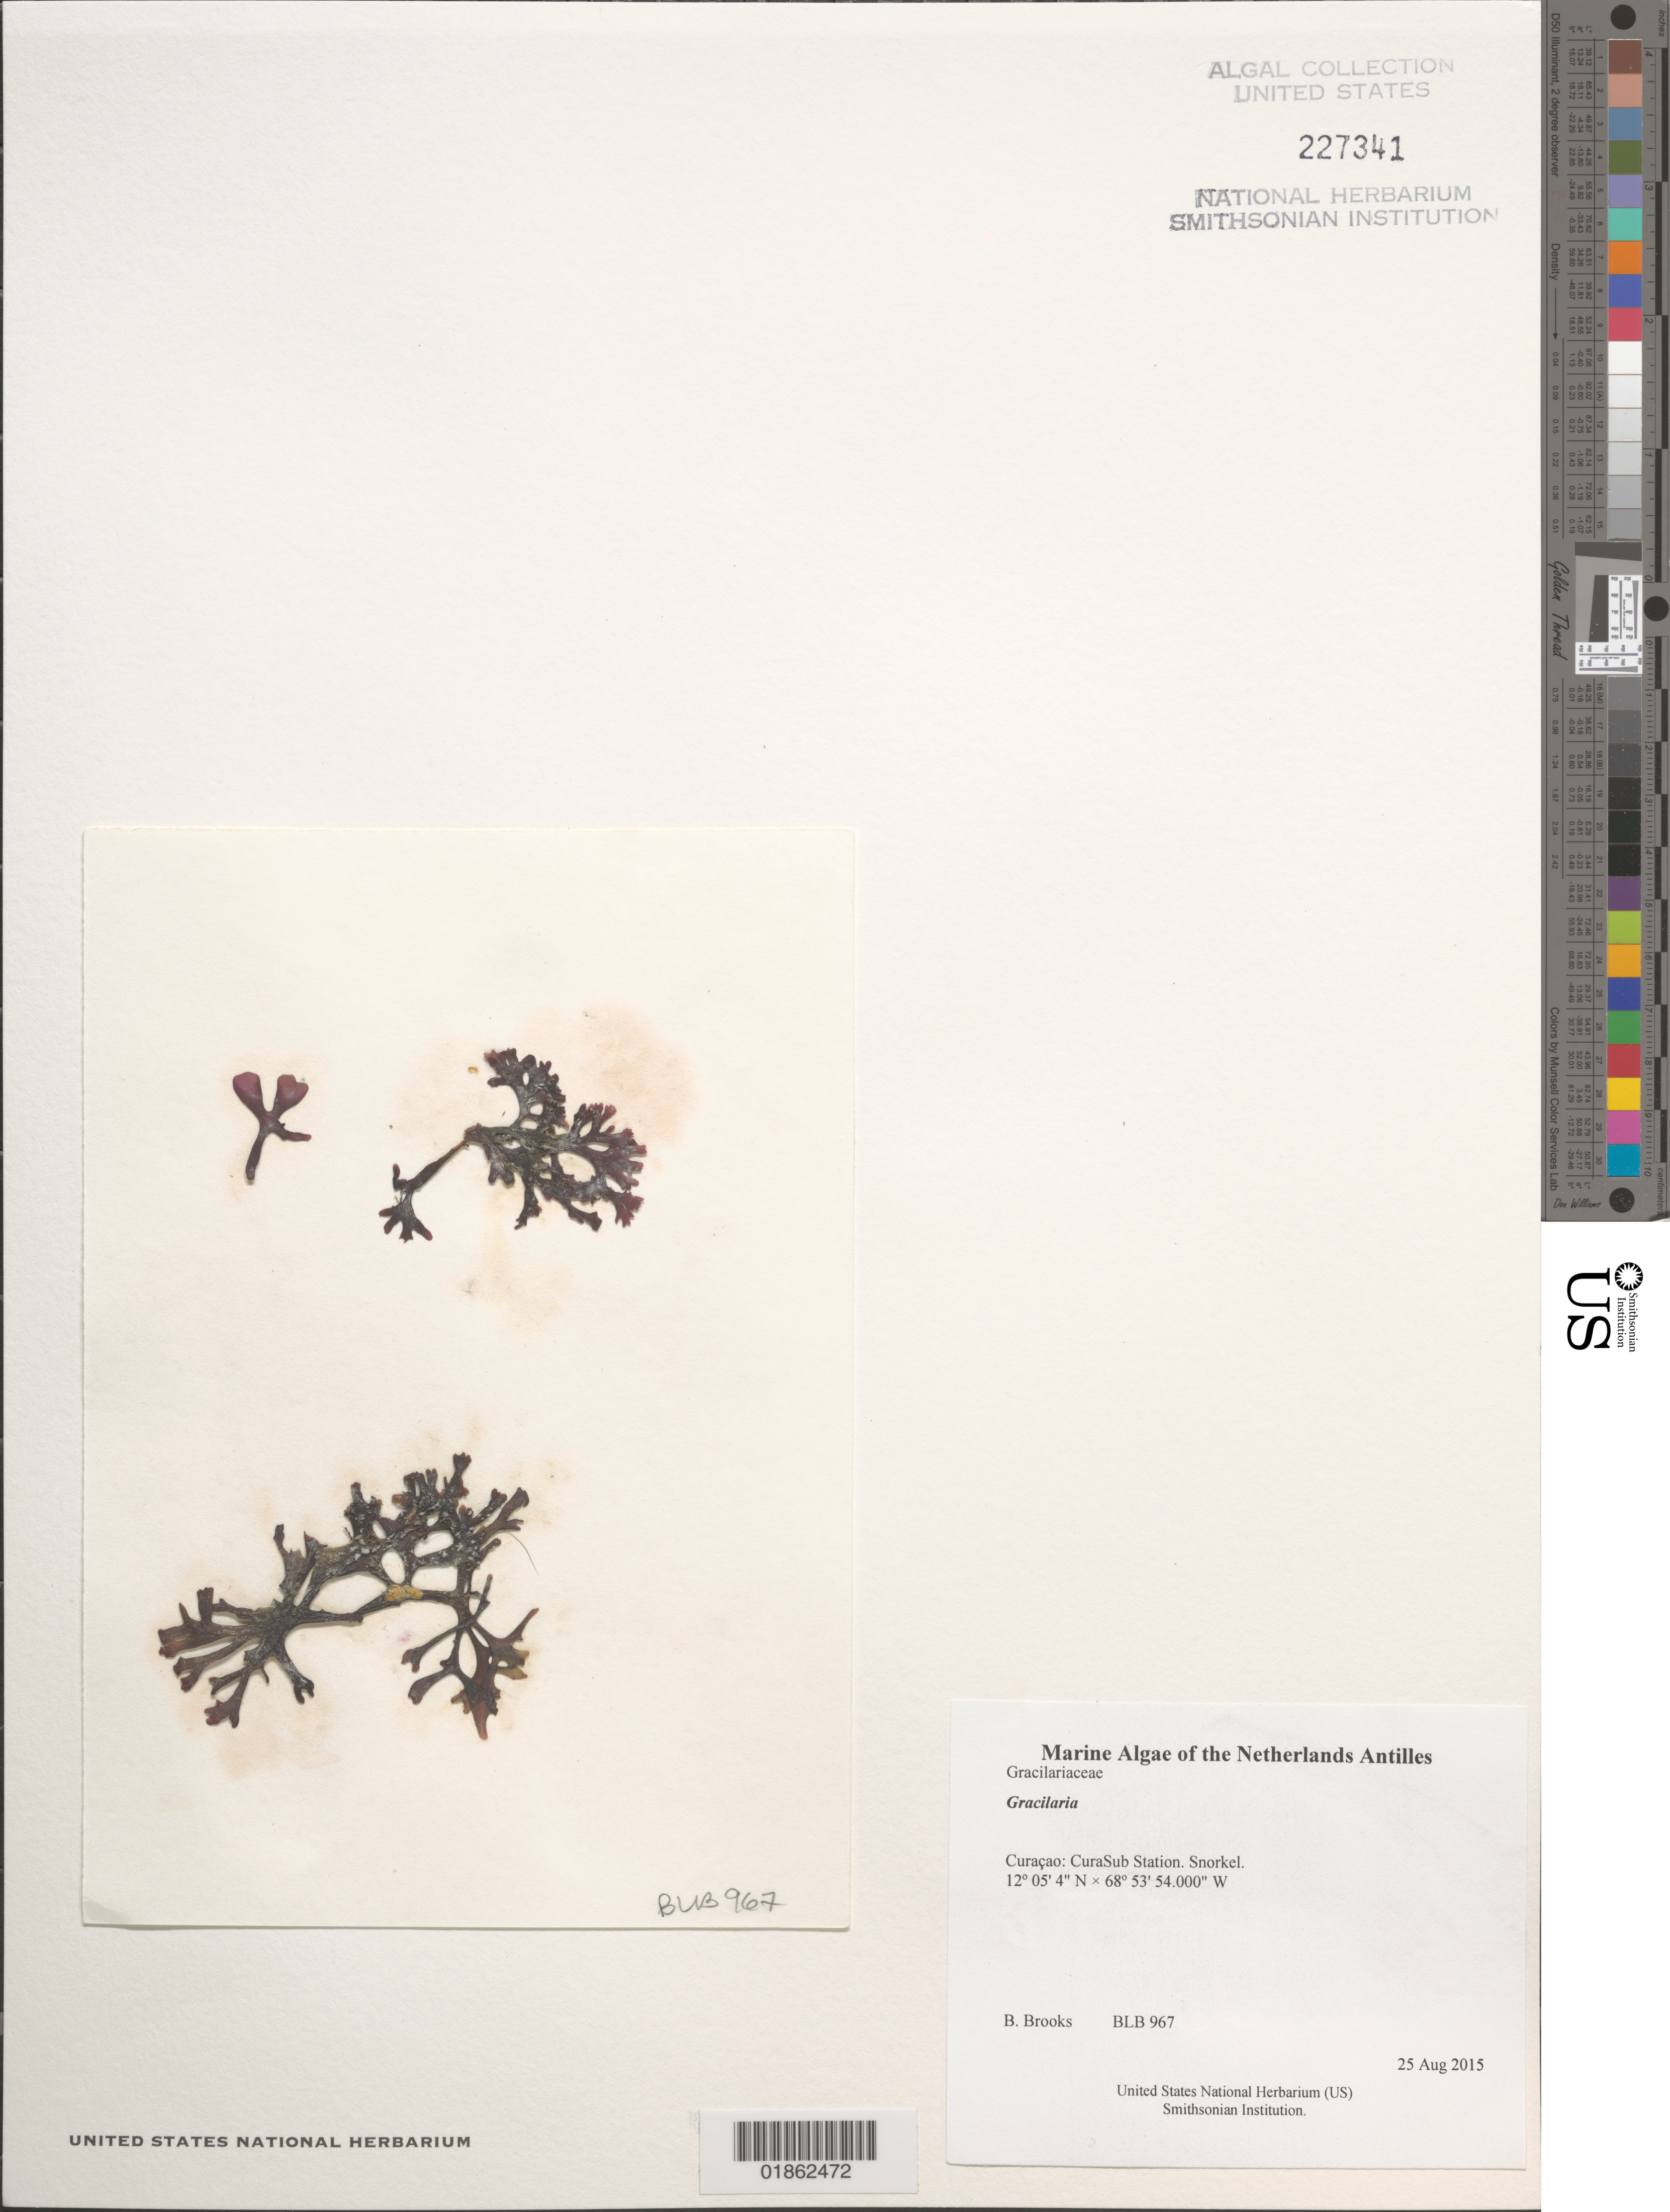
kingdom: Plantae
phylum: Rhodophyta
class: Florideophyceae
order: Gracilariales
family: Gracilariaceae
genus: Gracilaria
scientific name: Gracilaria sp.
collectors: B. Brooks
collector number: BLB 967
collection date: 2015-08-25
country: Curaçao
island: Curaçao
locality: CuraSub Station. Snorkel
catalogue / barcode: US 227341